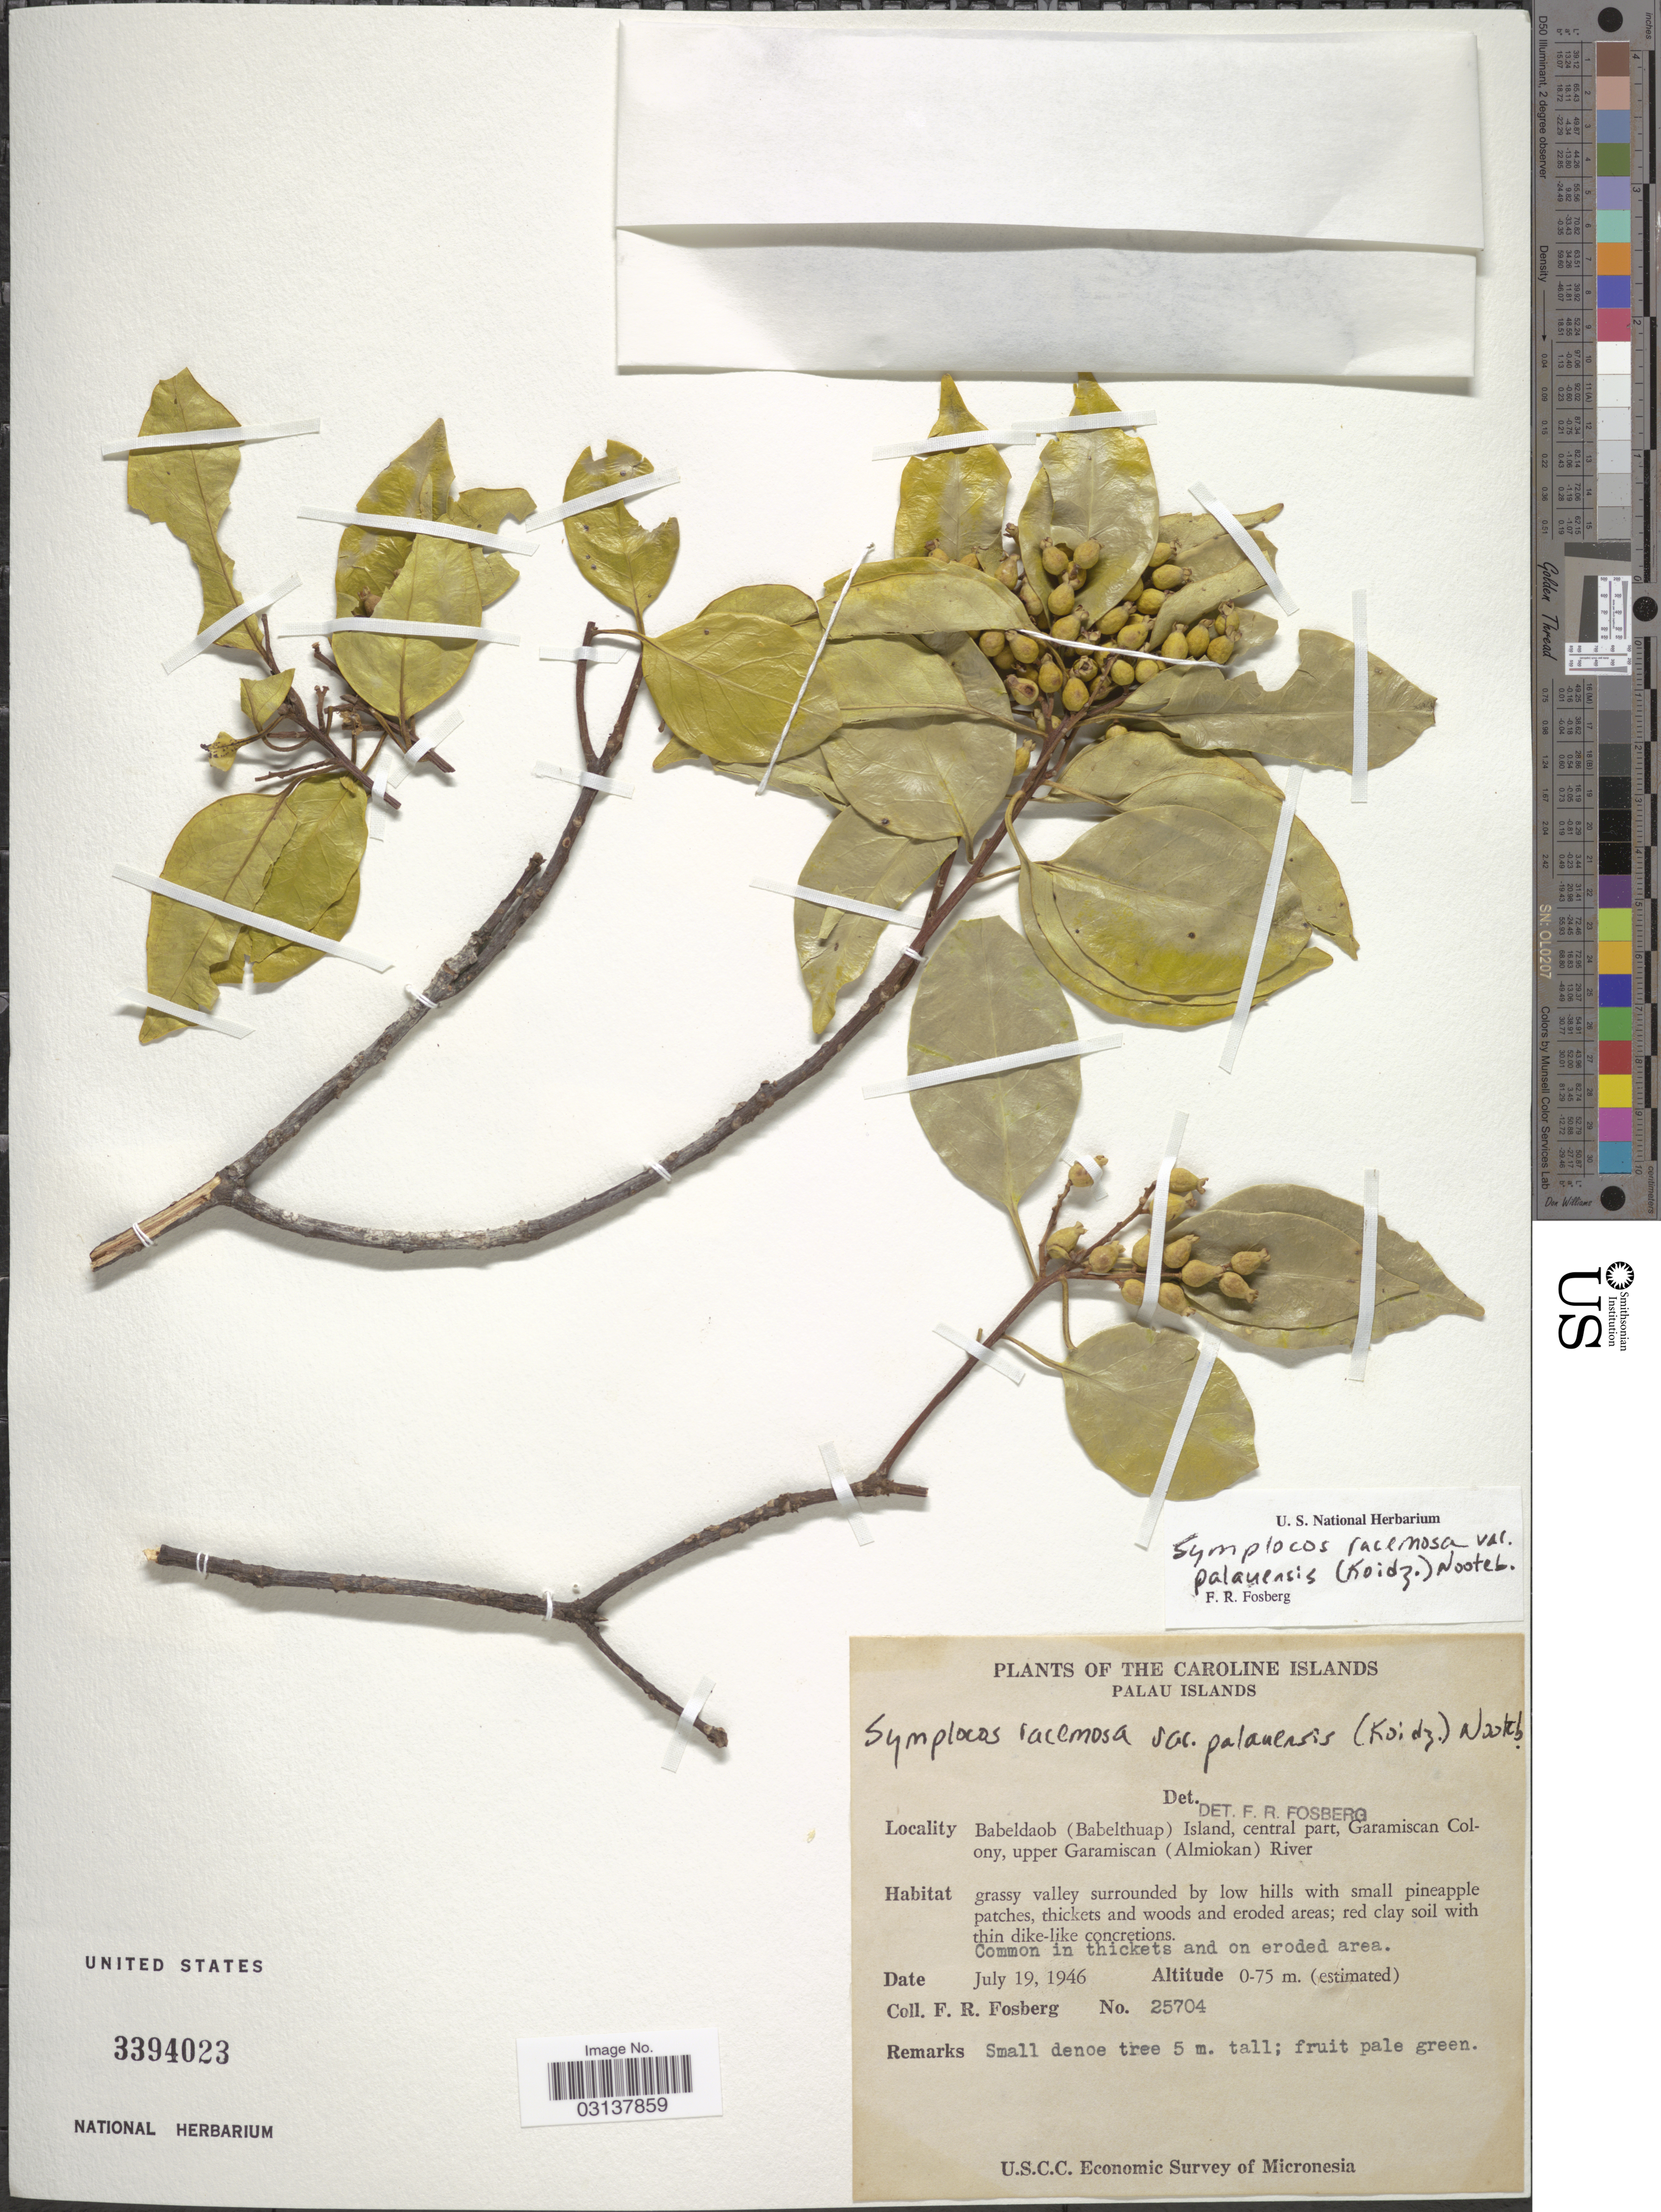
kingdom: Plantae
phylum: Tracheophyta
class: Magnoliopsida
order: Ericales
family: Symplocaceae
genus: Symplocos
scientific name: Symplocos sp.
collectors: F. R. Fosberg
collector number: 25704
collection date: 1946-07-19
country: Palau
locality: The Caroline Islands. Palau Islands. Babeldaob (Babelthuap) Island, central part, Garamiscan Colony, upper Garamiscan (Almiokan) River.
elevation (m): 0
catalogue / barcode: US 3394023